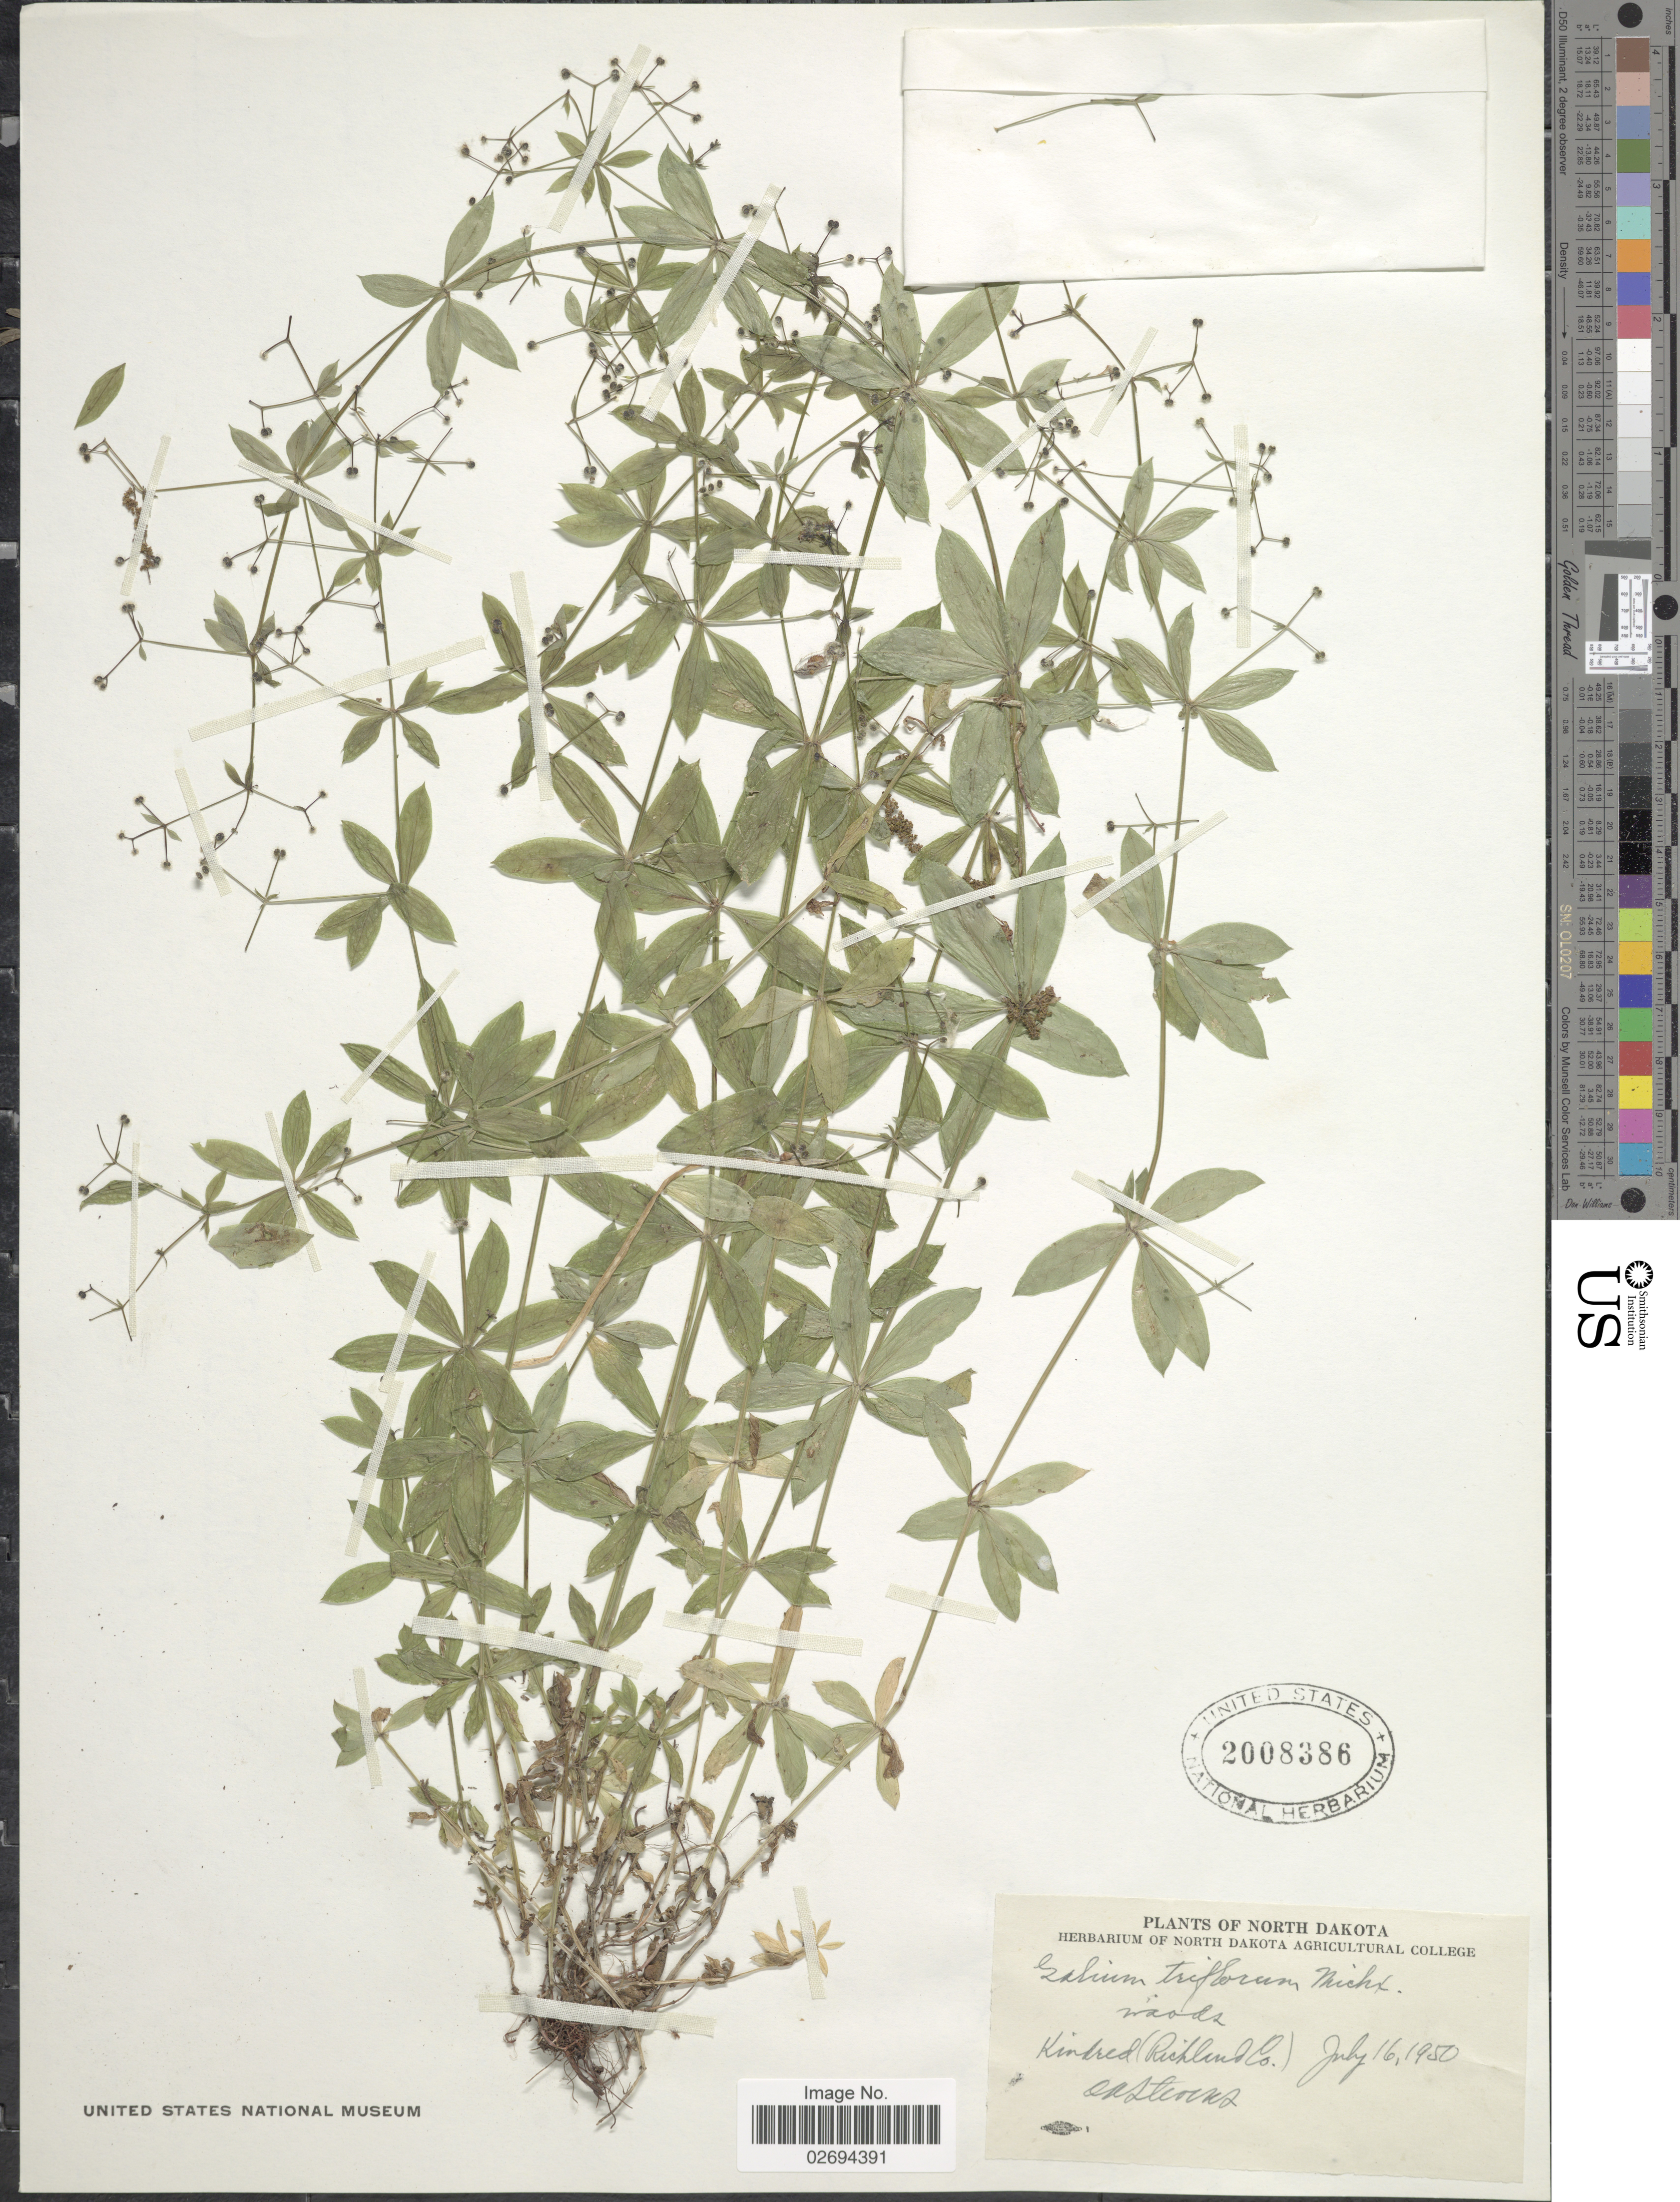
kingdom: Plantae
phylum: Tracheophyta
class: Magnoliopsida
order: Gentianales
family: Rubiaceae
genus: Galium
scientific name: Galium triflorum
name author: Michx.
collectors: O. A. Stevens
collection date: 1950-07-16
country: United States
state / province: North Dakota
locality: Kindred (Richland Co.).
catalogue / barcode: US 2008386